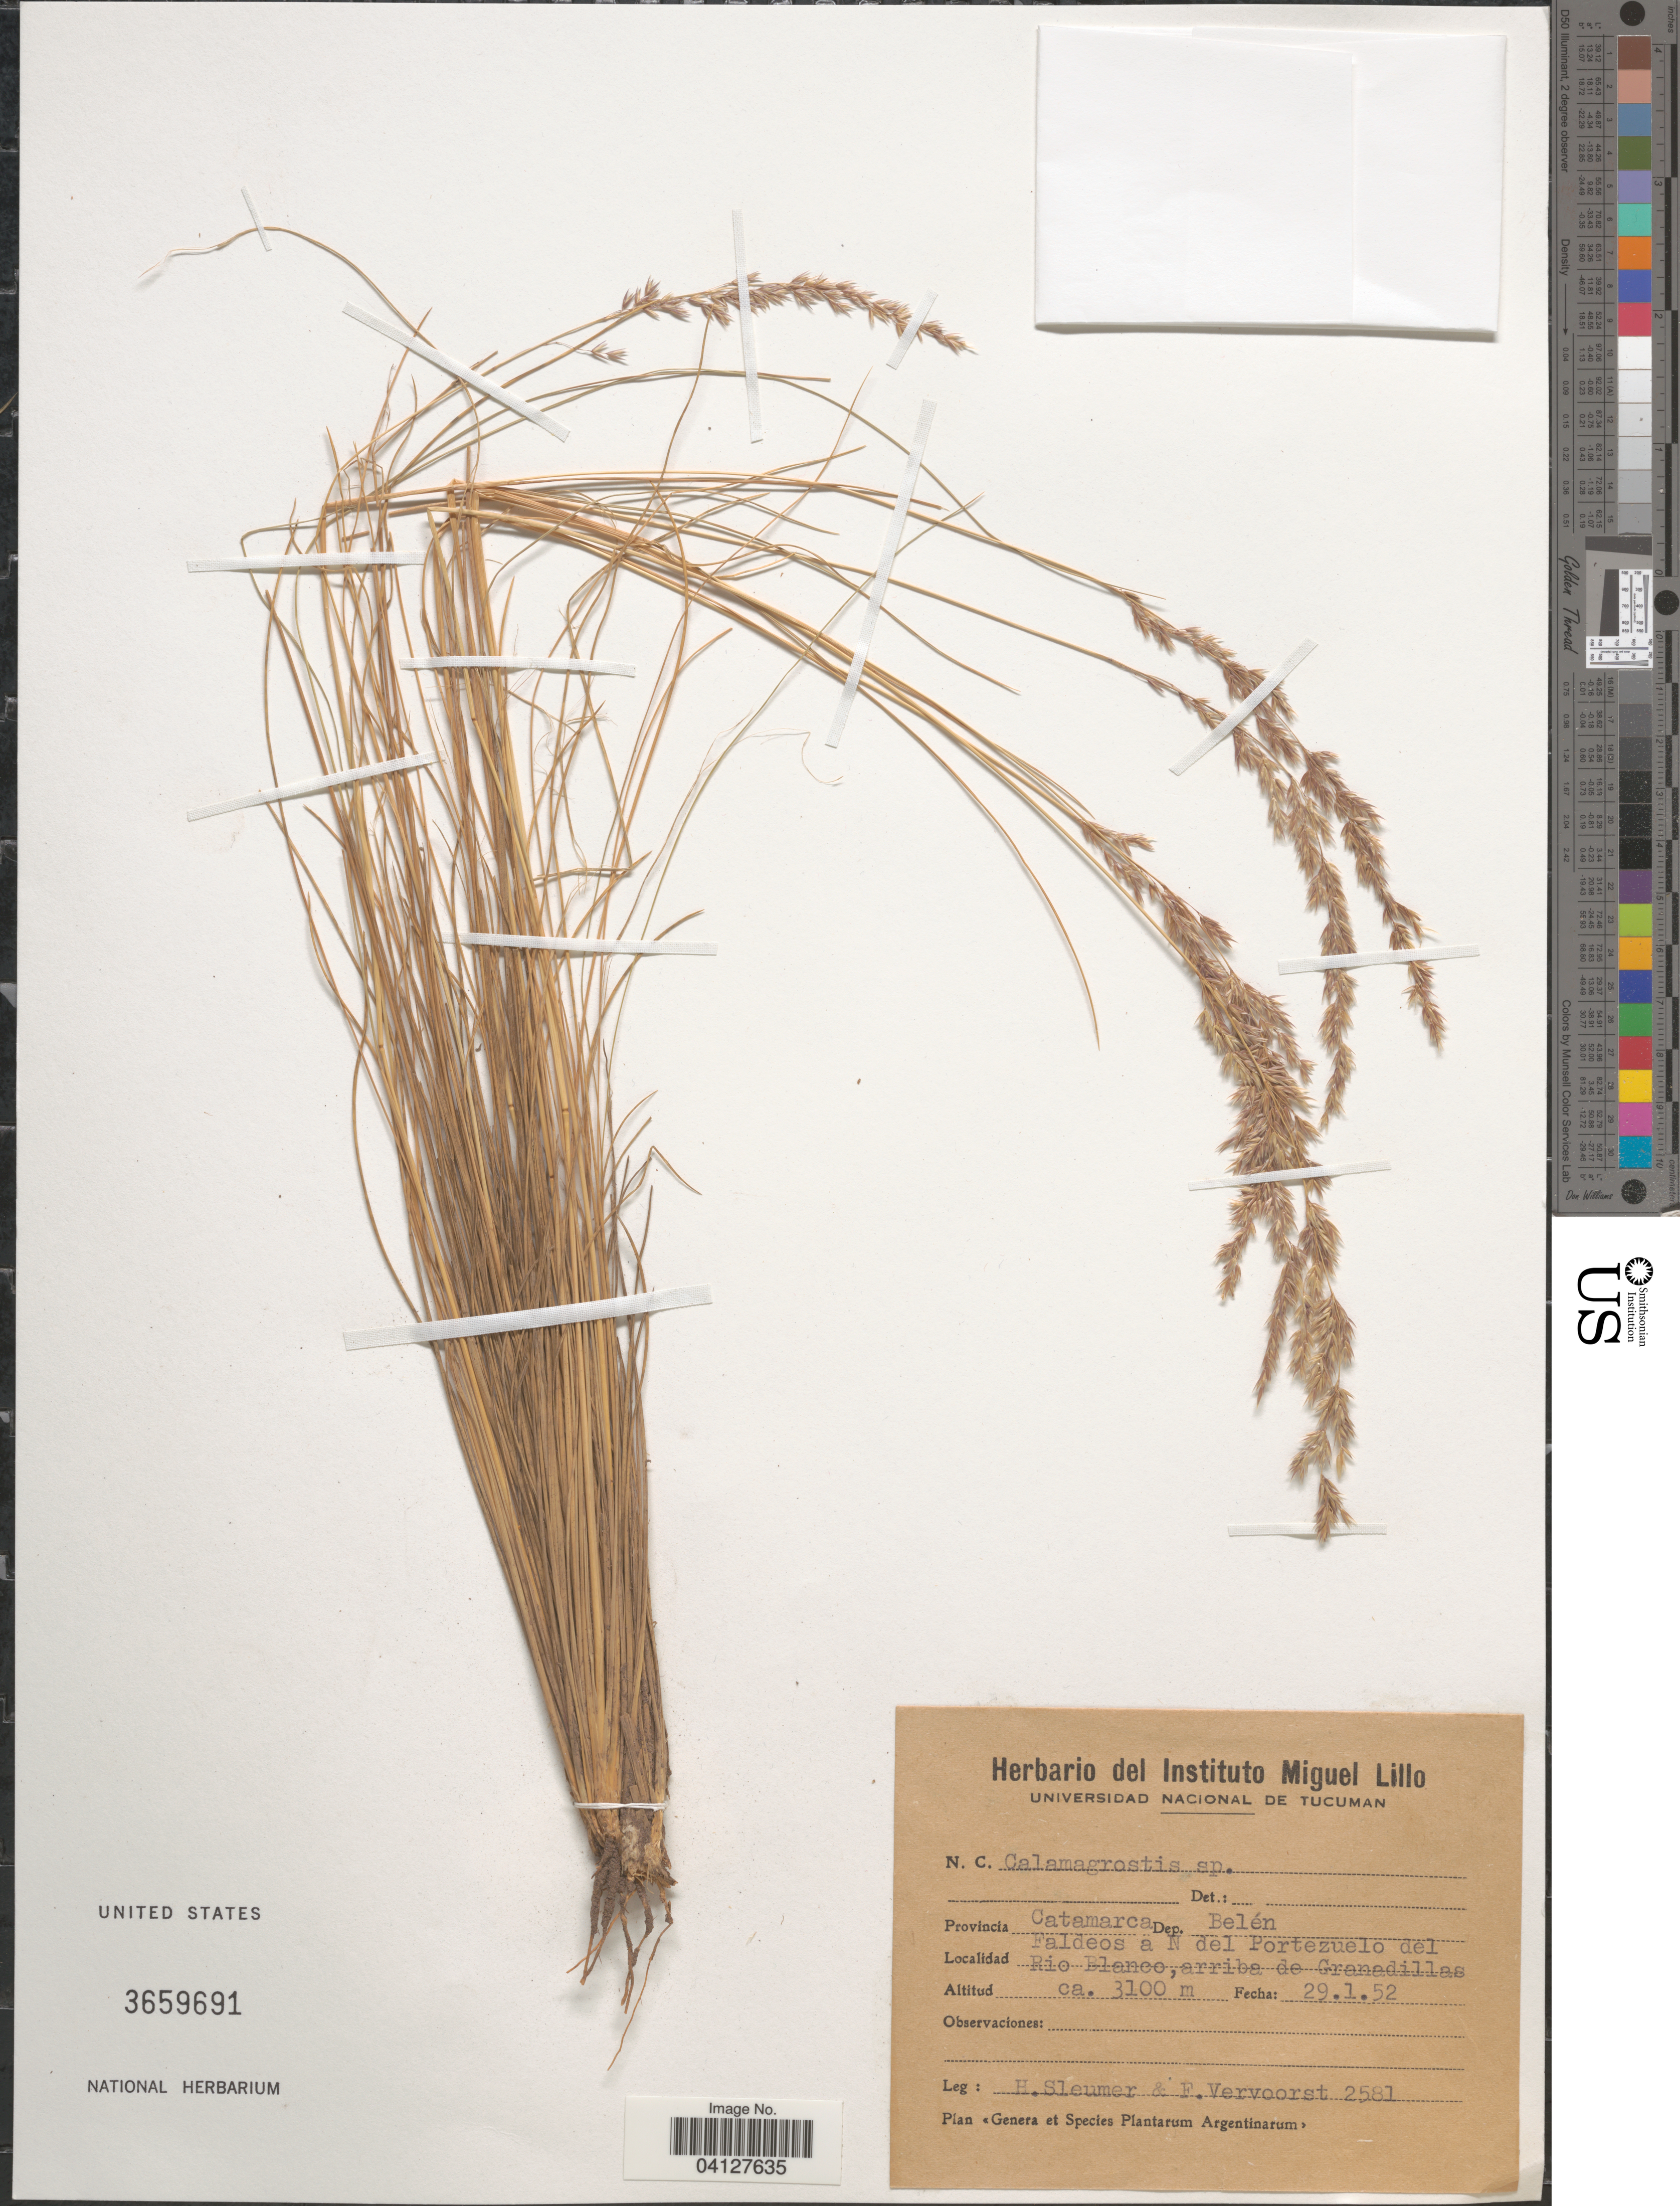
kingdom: Plantae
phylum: Tracheophyta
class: Liliopsida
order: Poales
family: Poaceae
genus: Calamagrostis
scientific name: Calamagrostis sp.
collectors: H. O. Sleumer & F. Vervoorst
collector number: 2581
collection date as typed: Transcribed d/m/y: 29/1/52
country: Argentina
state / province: Catamarca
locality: Dep. Belén. Faldeos a N del Portezuelo del Rio Blanco, arriba de Granadillas.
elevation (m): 3100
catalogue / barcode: US 3659691